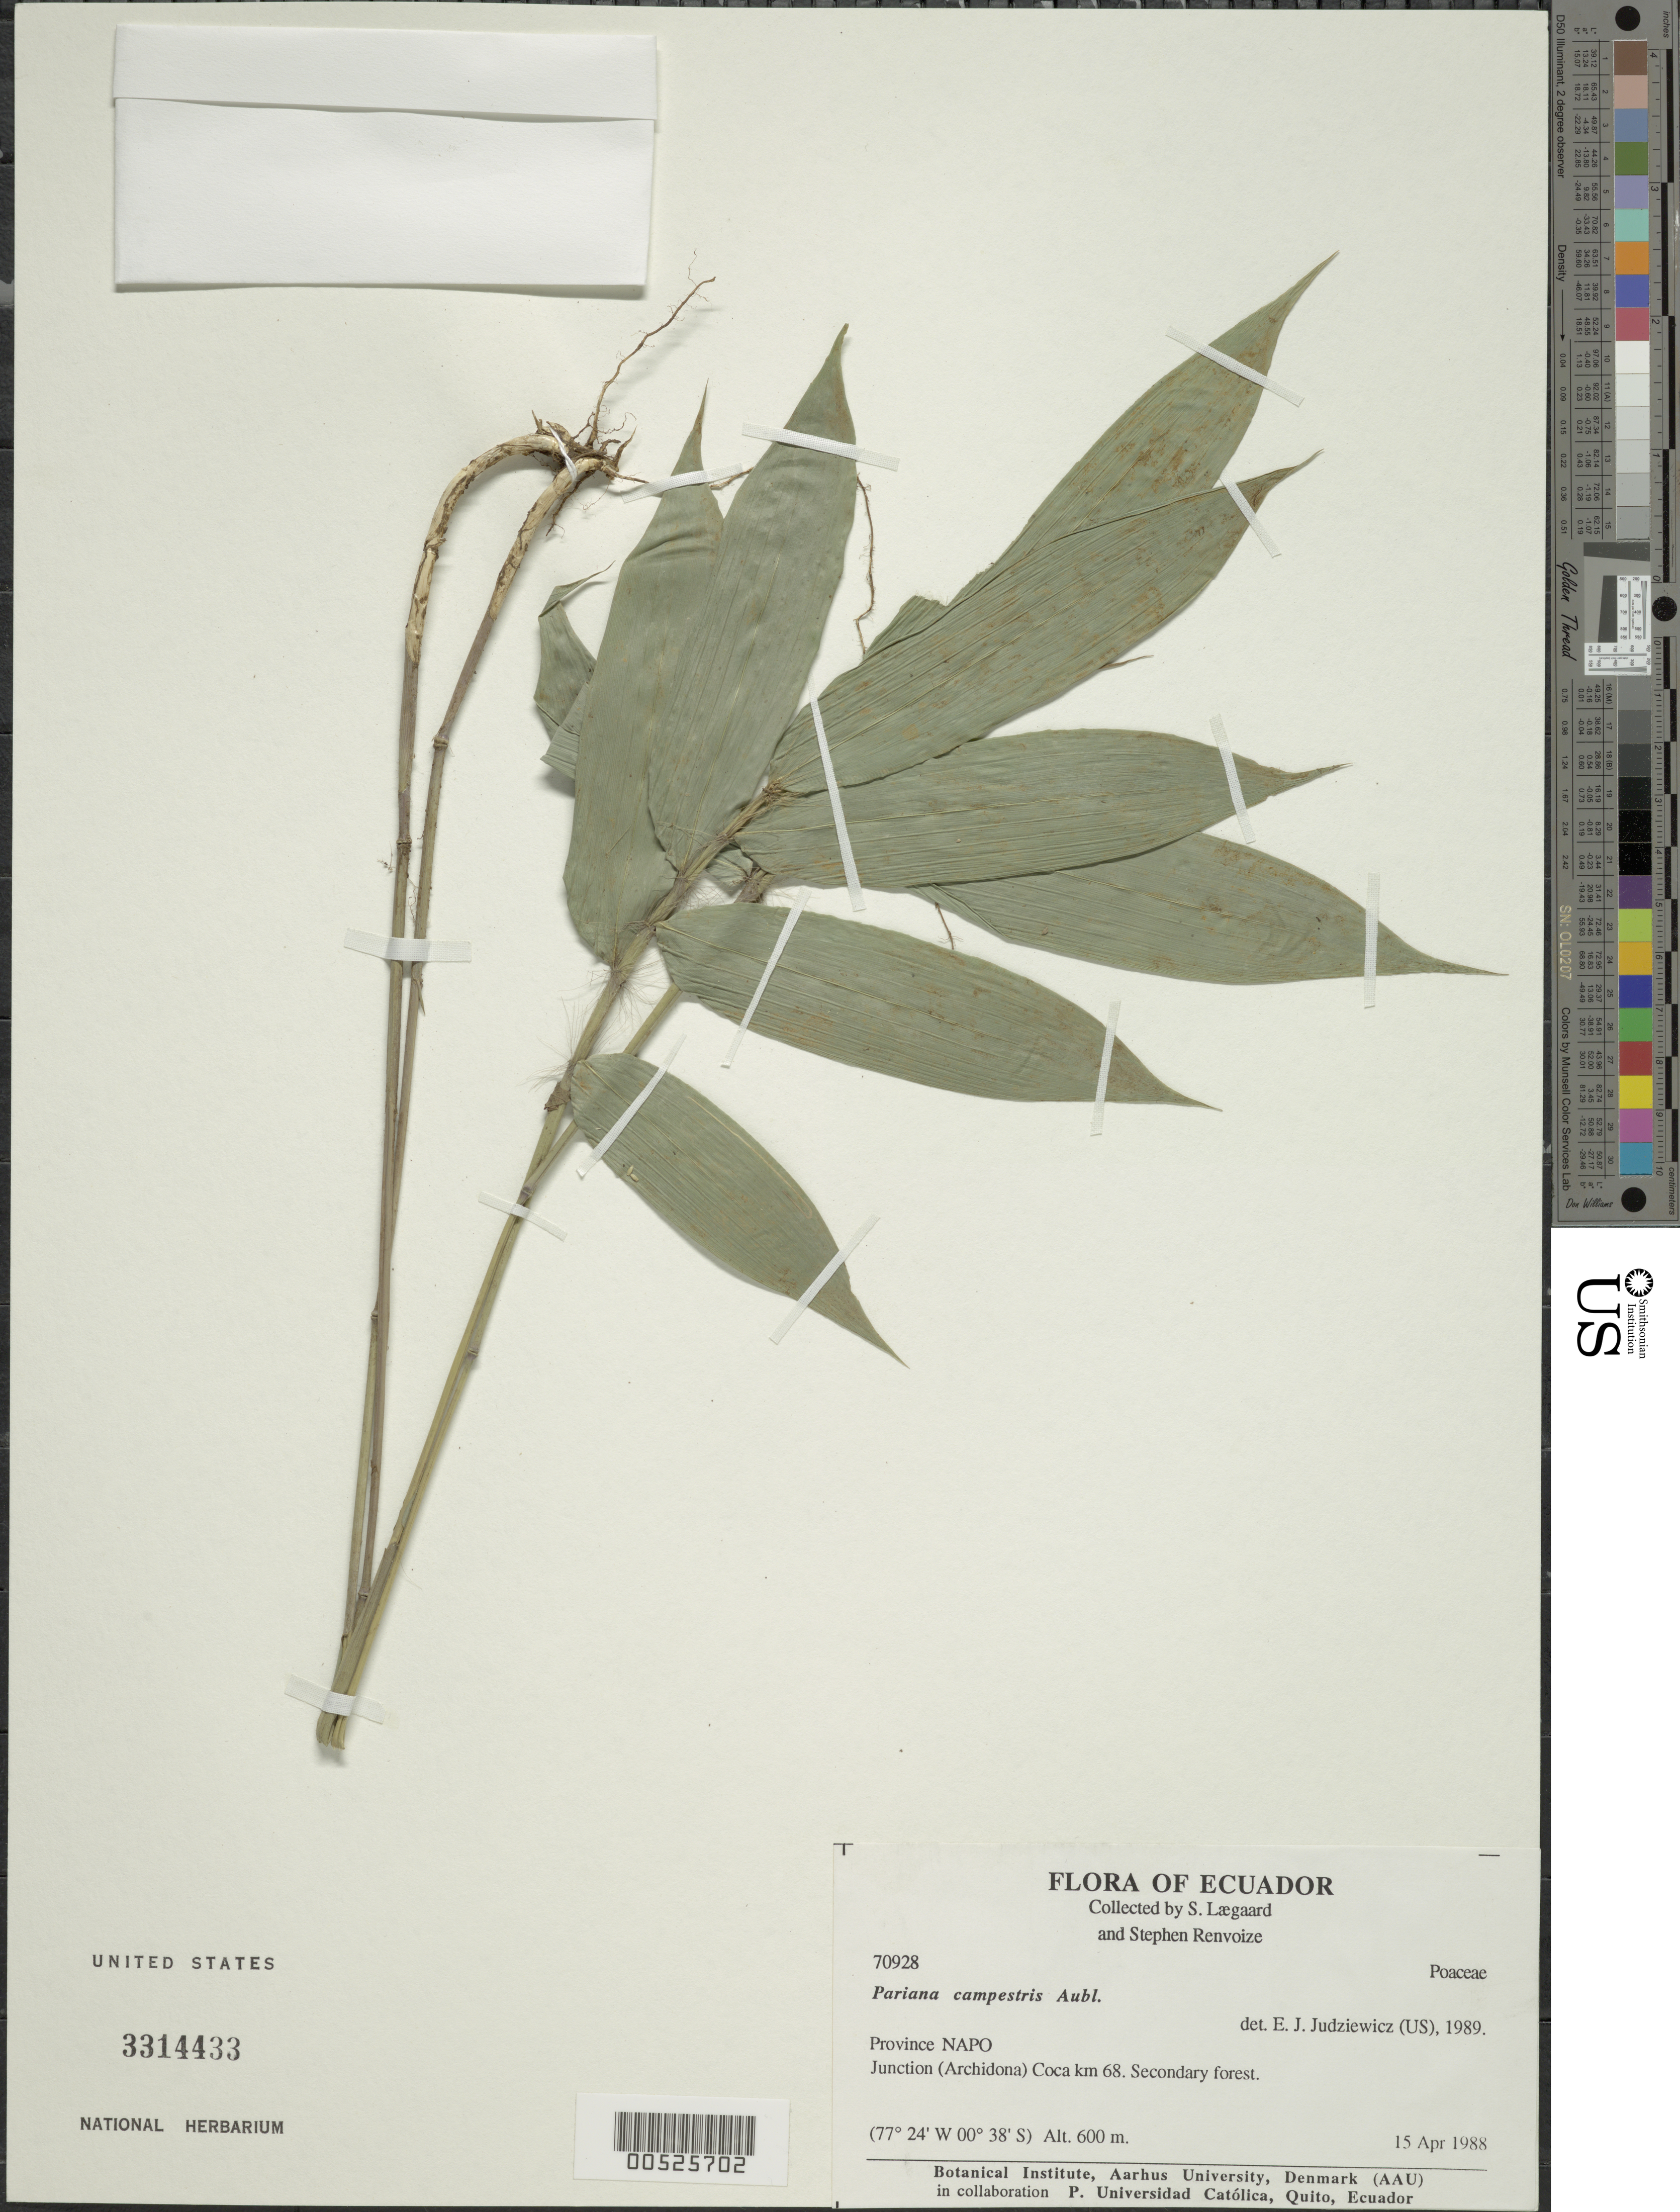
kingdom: Plantae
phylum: Tracheophyta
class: Liliopsida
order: Poales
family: Poaceae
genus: Pariana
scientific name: Pariana campestris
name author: Aubl.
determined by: Judziewicz, E. J.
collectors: S. Lægaard & S. A. Renvoize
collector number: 70928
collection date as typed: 15 Apr 1988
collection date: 1988-04-15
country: Ecuador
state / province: Napo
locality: Junction (archidona) coca km 68.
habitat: Secondary forest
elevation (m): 600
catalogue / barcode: US 3314433